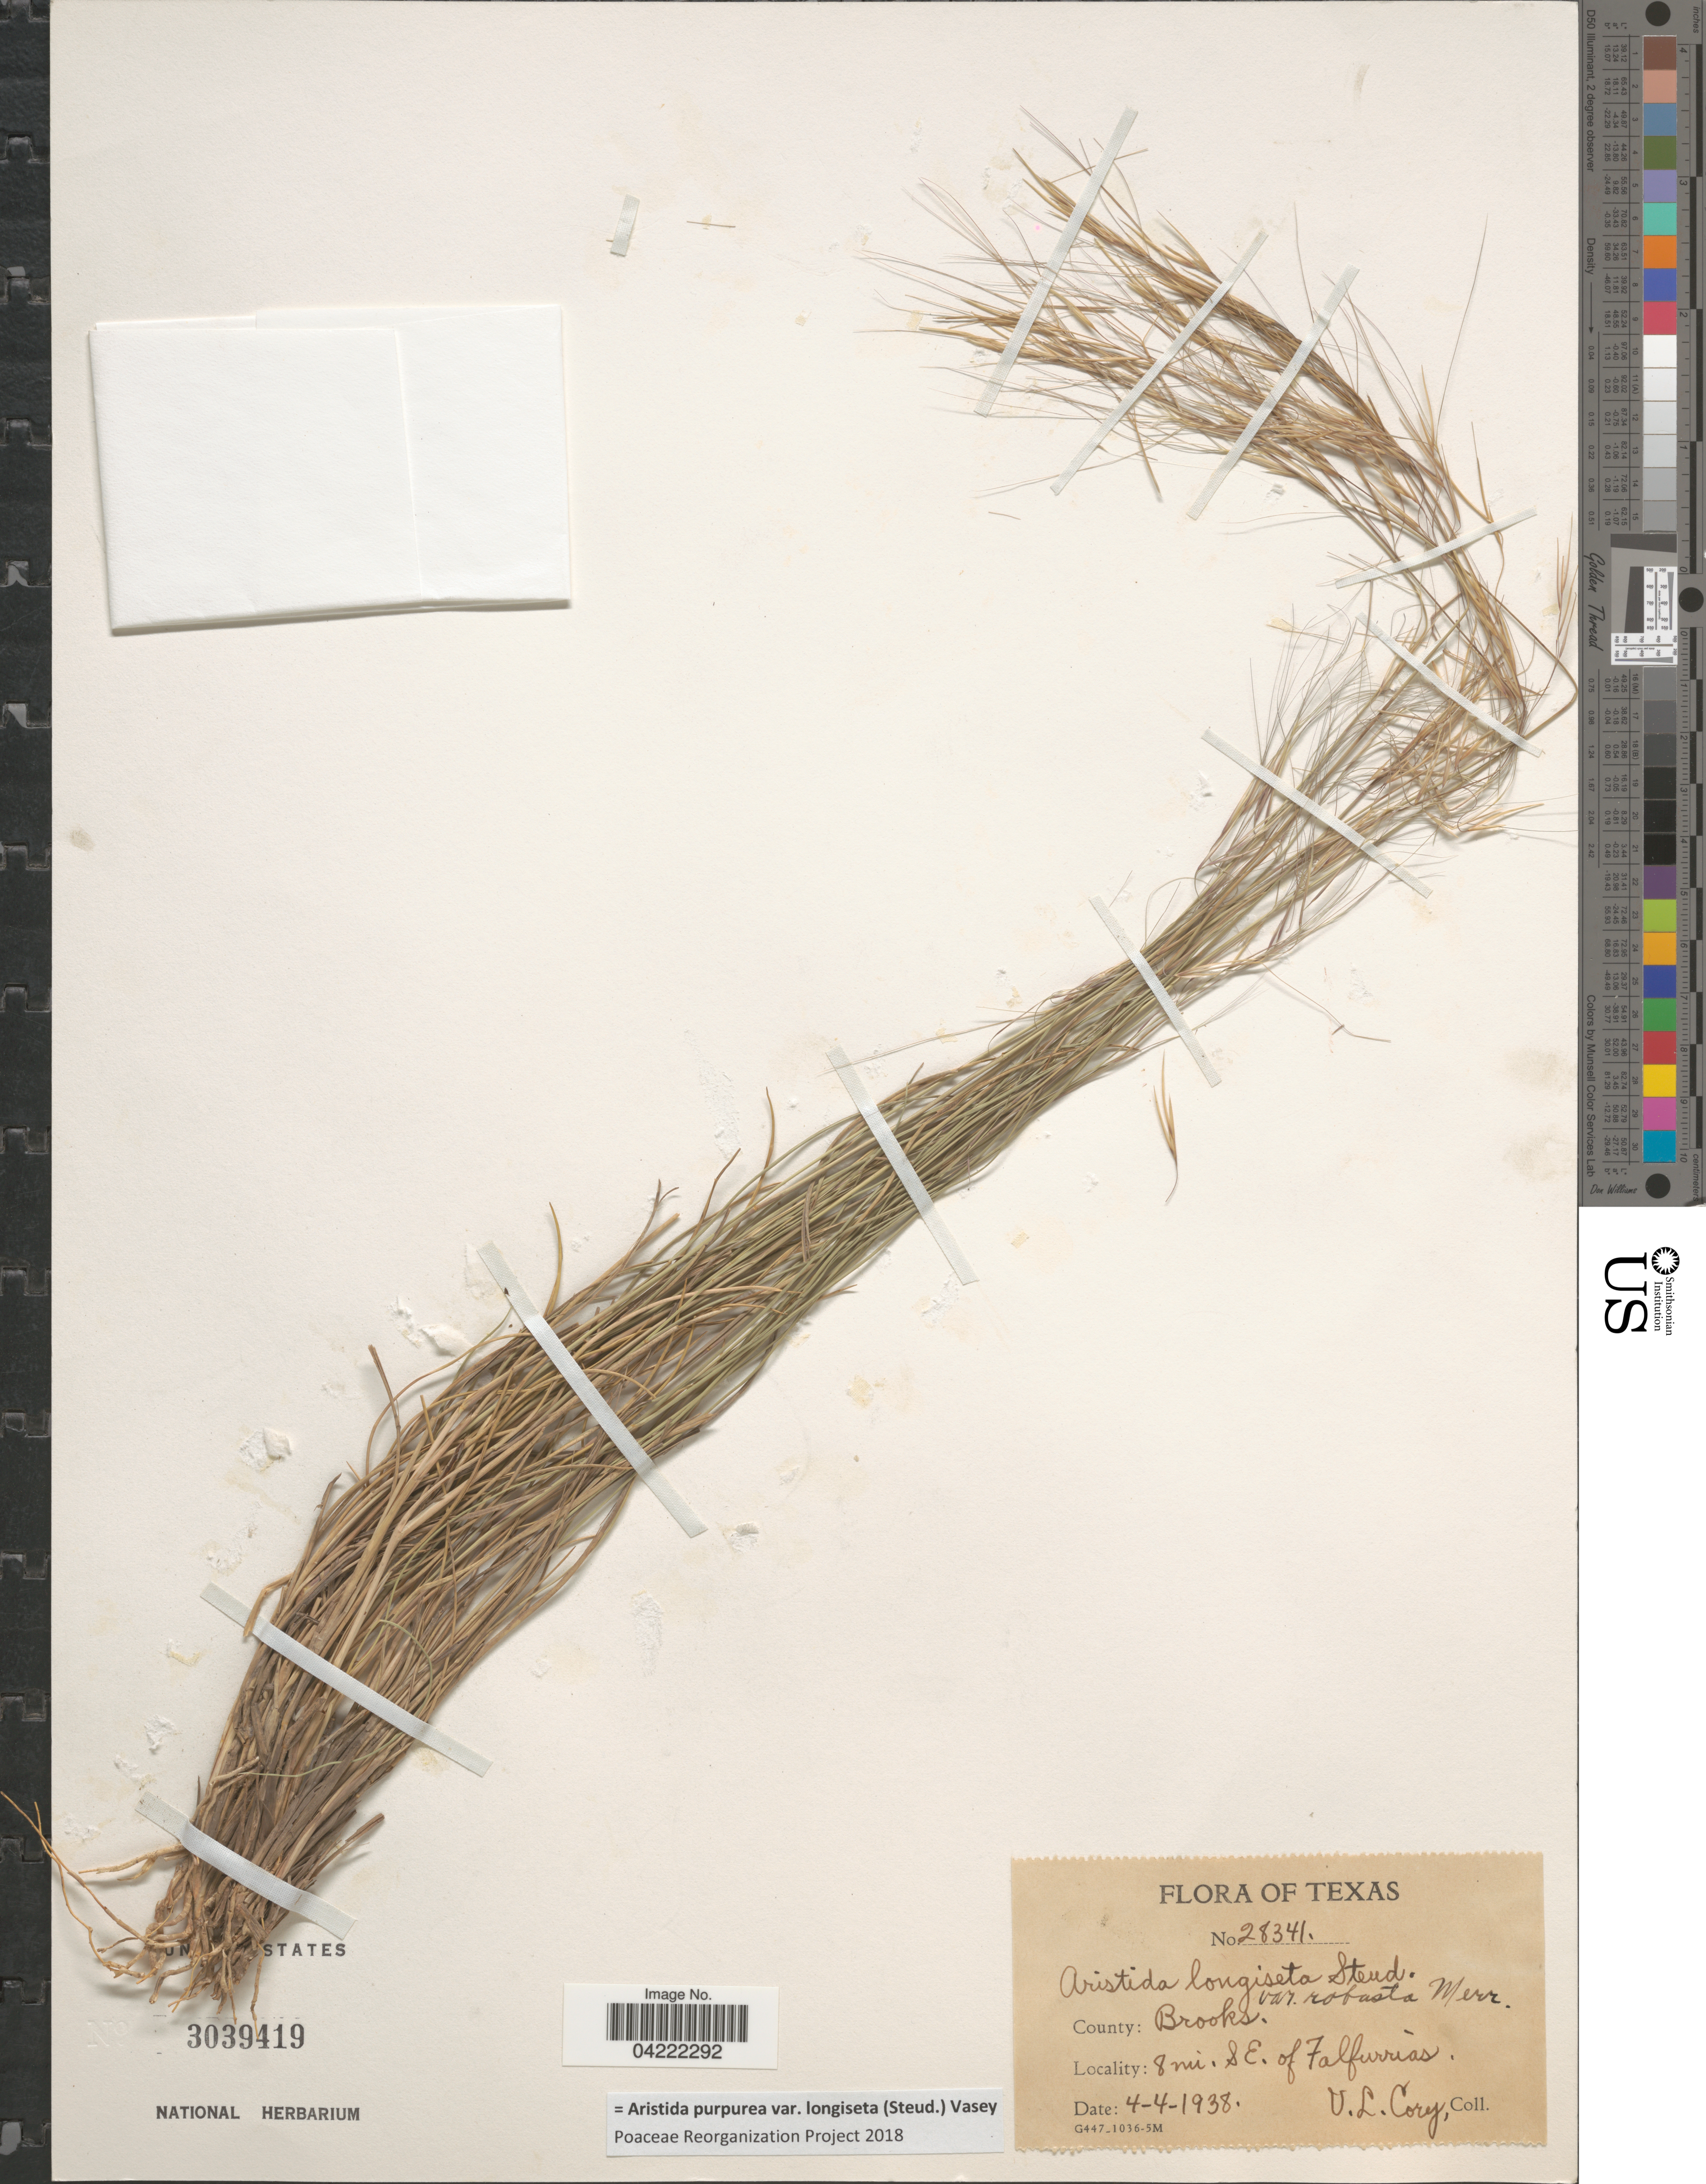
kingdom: Plantae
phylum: Tracheophyta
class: Liliopsida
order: Poales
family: Poaceae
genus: Aristida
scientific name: Aristida purpurea var. longiseta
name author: (Steud.) Vasey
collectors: V. Cory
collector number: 28341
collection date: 1938-04-04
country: United States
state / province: Texas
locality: County: Brooks. 8 mi. SE. of Falfurrias.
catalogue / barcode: US 3039419